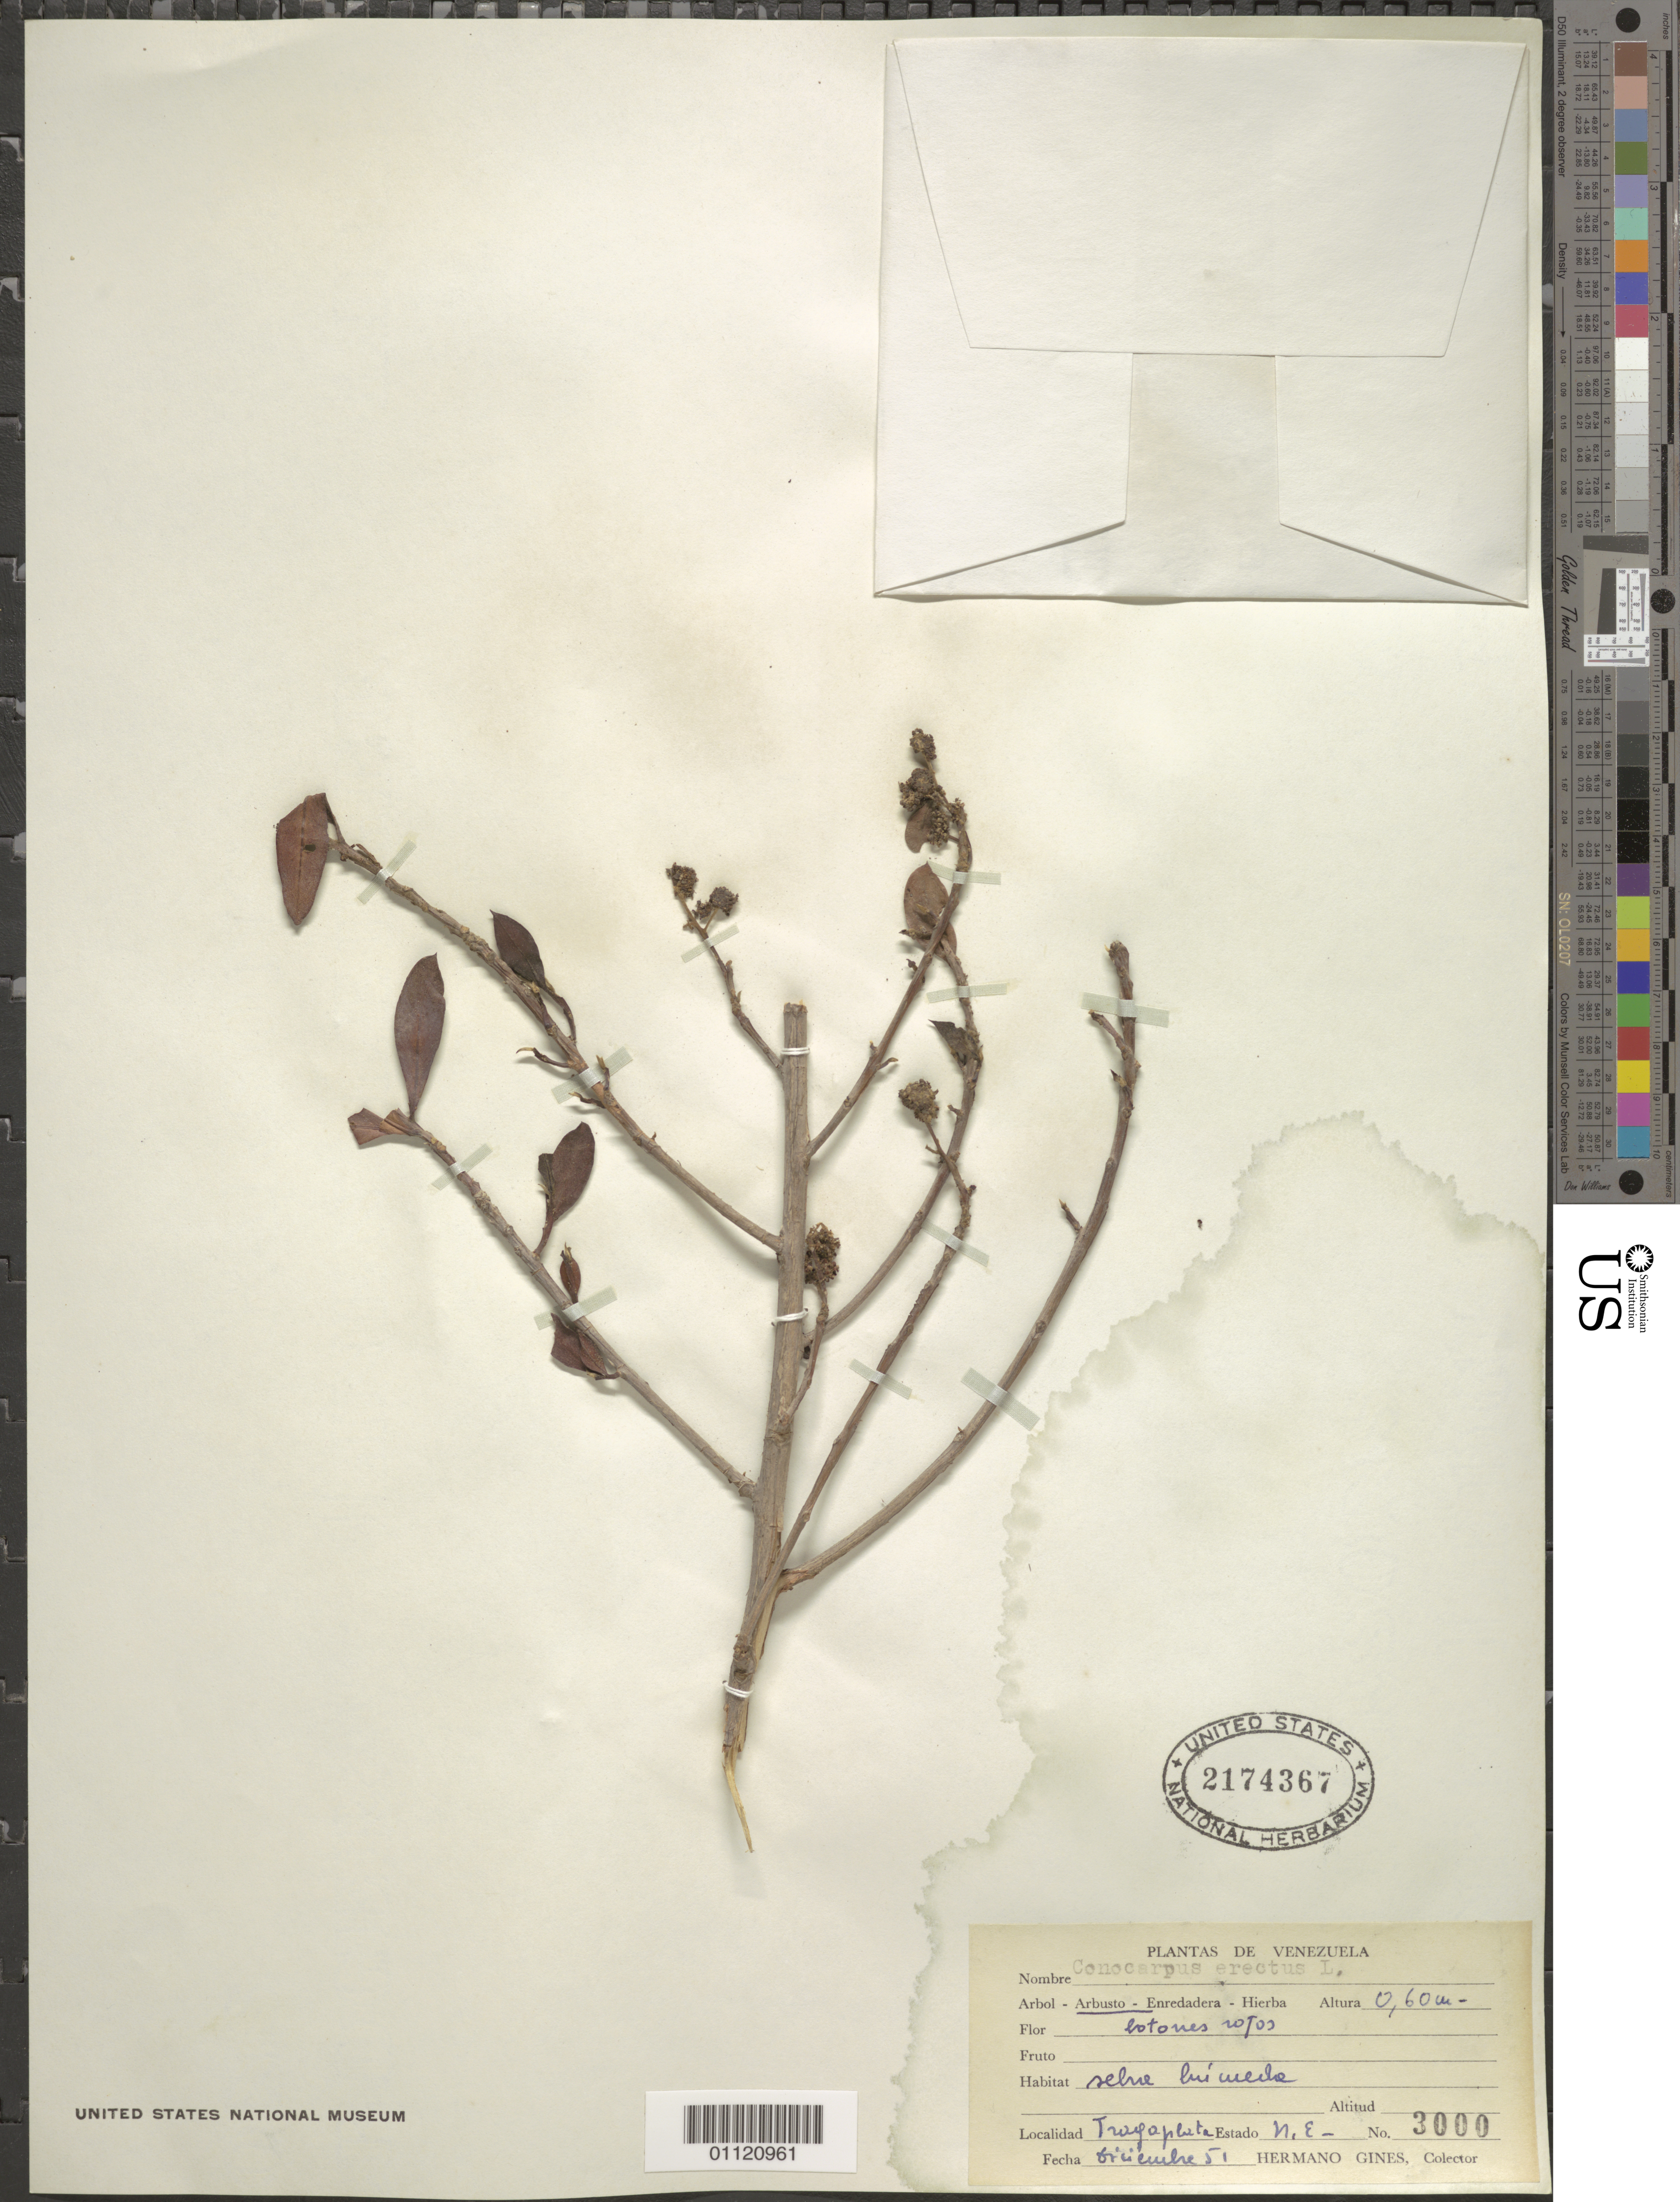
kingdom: Plantae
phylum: Tracheophyta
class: Magnoliopsida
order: Myrtales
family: Combretaceae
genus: Conocarpus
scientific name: Conocarpus erectus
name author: L.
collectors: Bro. Gines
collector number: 3000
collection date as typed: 01 Dec 1951 to 31 Dec 1951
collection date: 1951-12-01/1951-12-31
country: Venezuela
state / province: Nueva Esparta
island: Margarita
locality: Tragaplata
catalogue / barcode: US 2174367